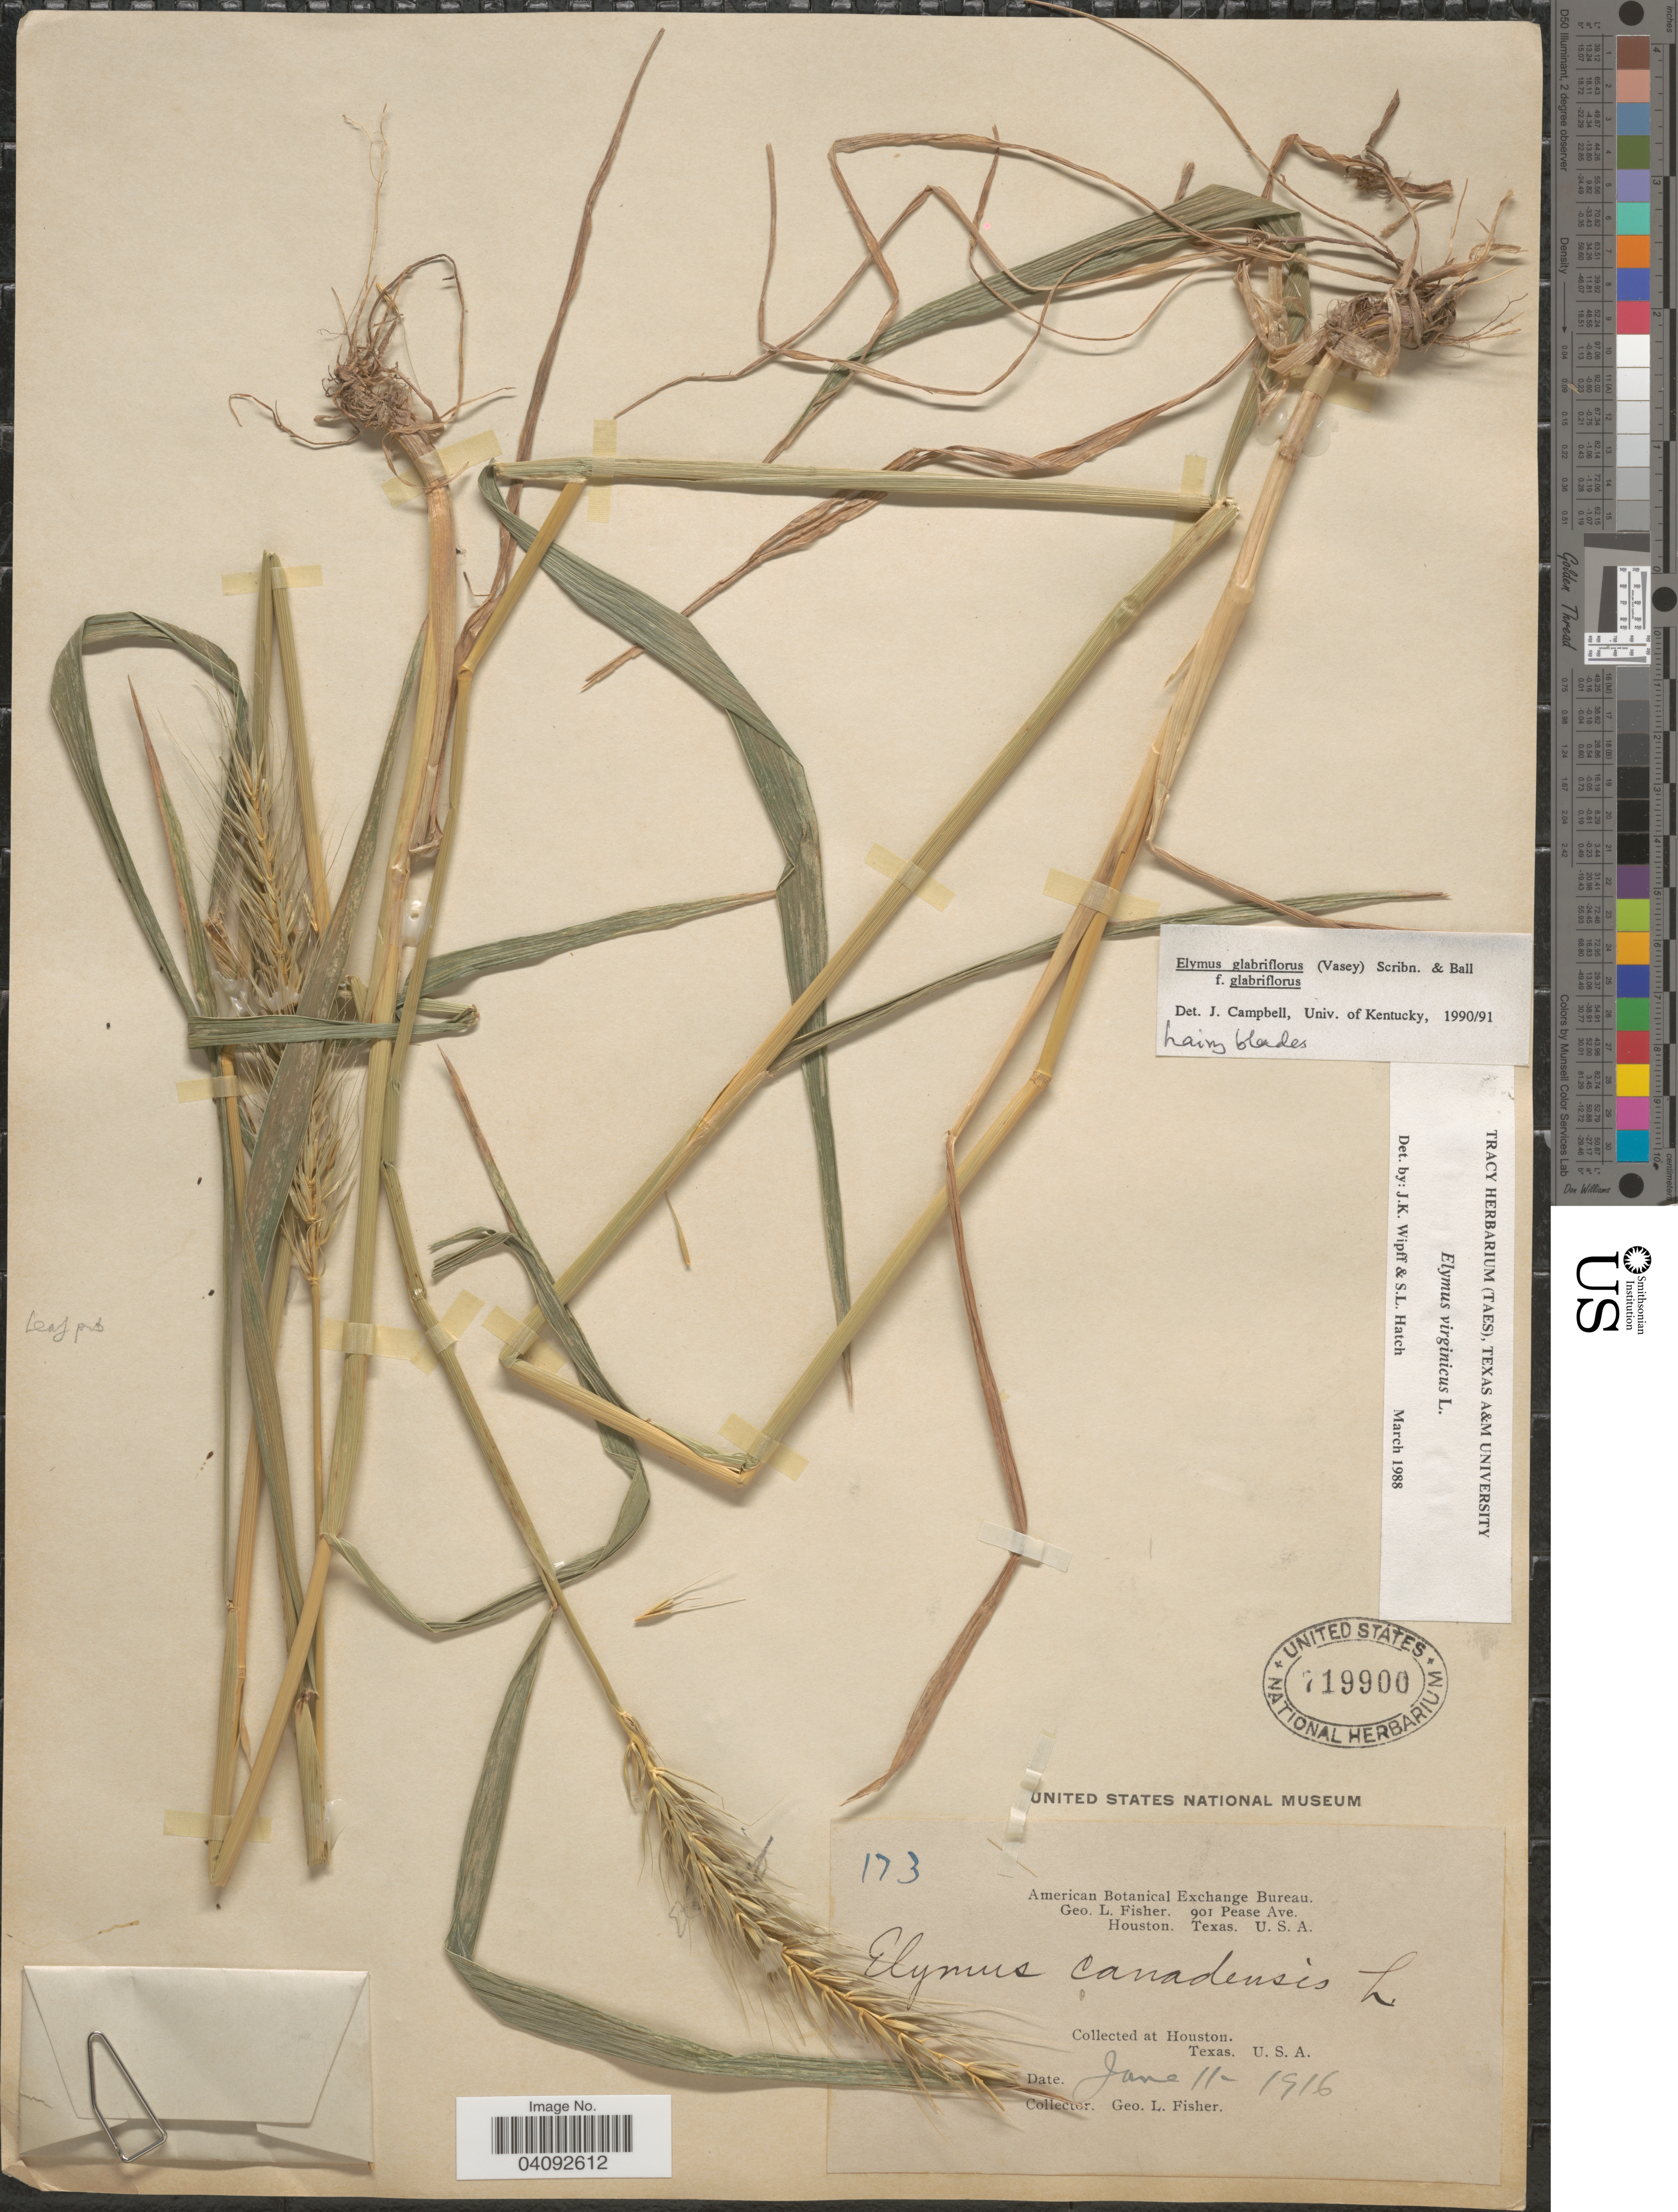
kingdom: Plantae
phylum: Tracheophyta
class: Liliopsida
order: Poales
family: Poaceae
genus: Elymus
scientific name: Elymus glabriflorus var. glabriflorus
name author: (Vasey ex L.H. Dewey) Scribn. & C.R. Ball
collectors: G. L. Fisher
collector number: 173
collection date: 1916-06-11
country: United States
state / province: Texas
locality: At Houston.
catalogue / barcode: US 719900